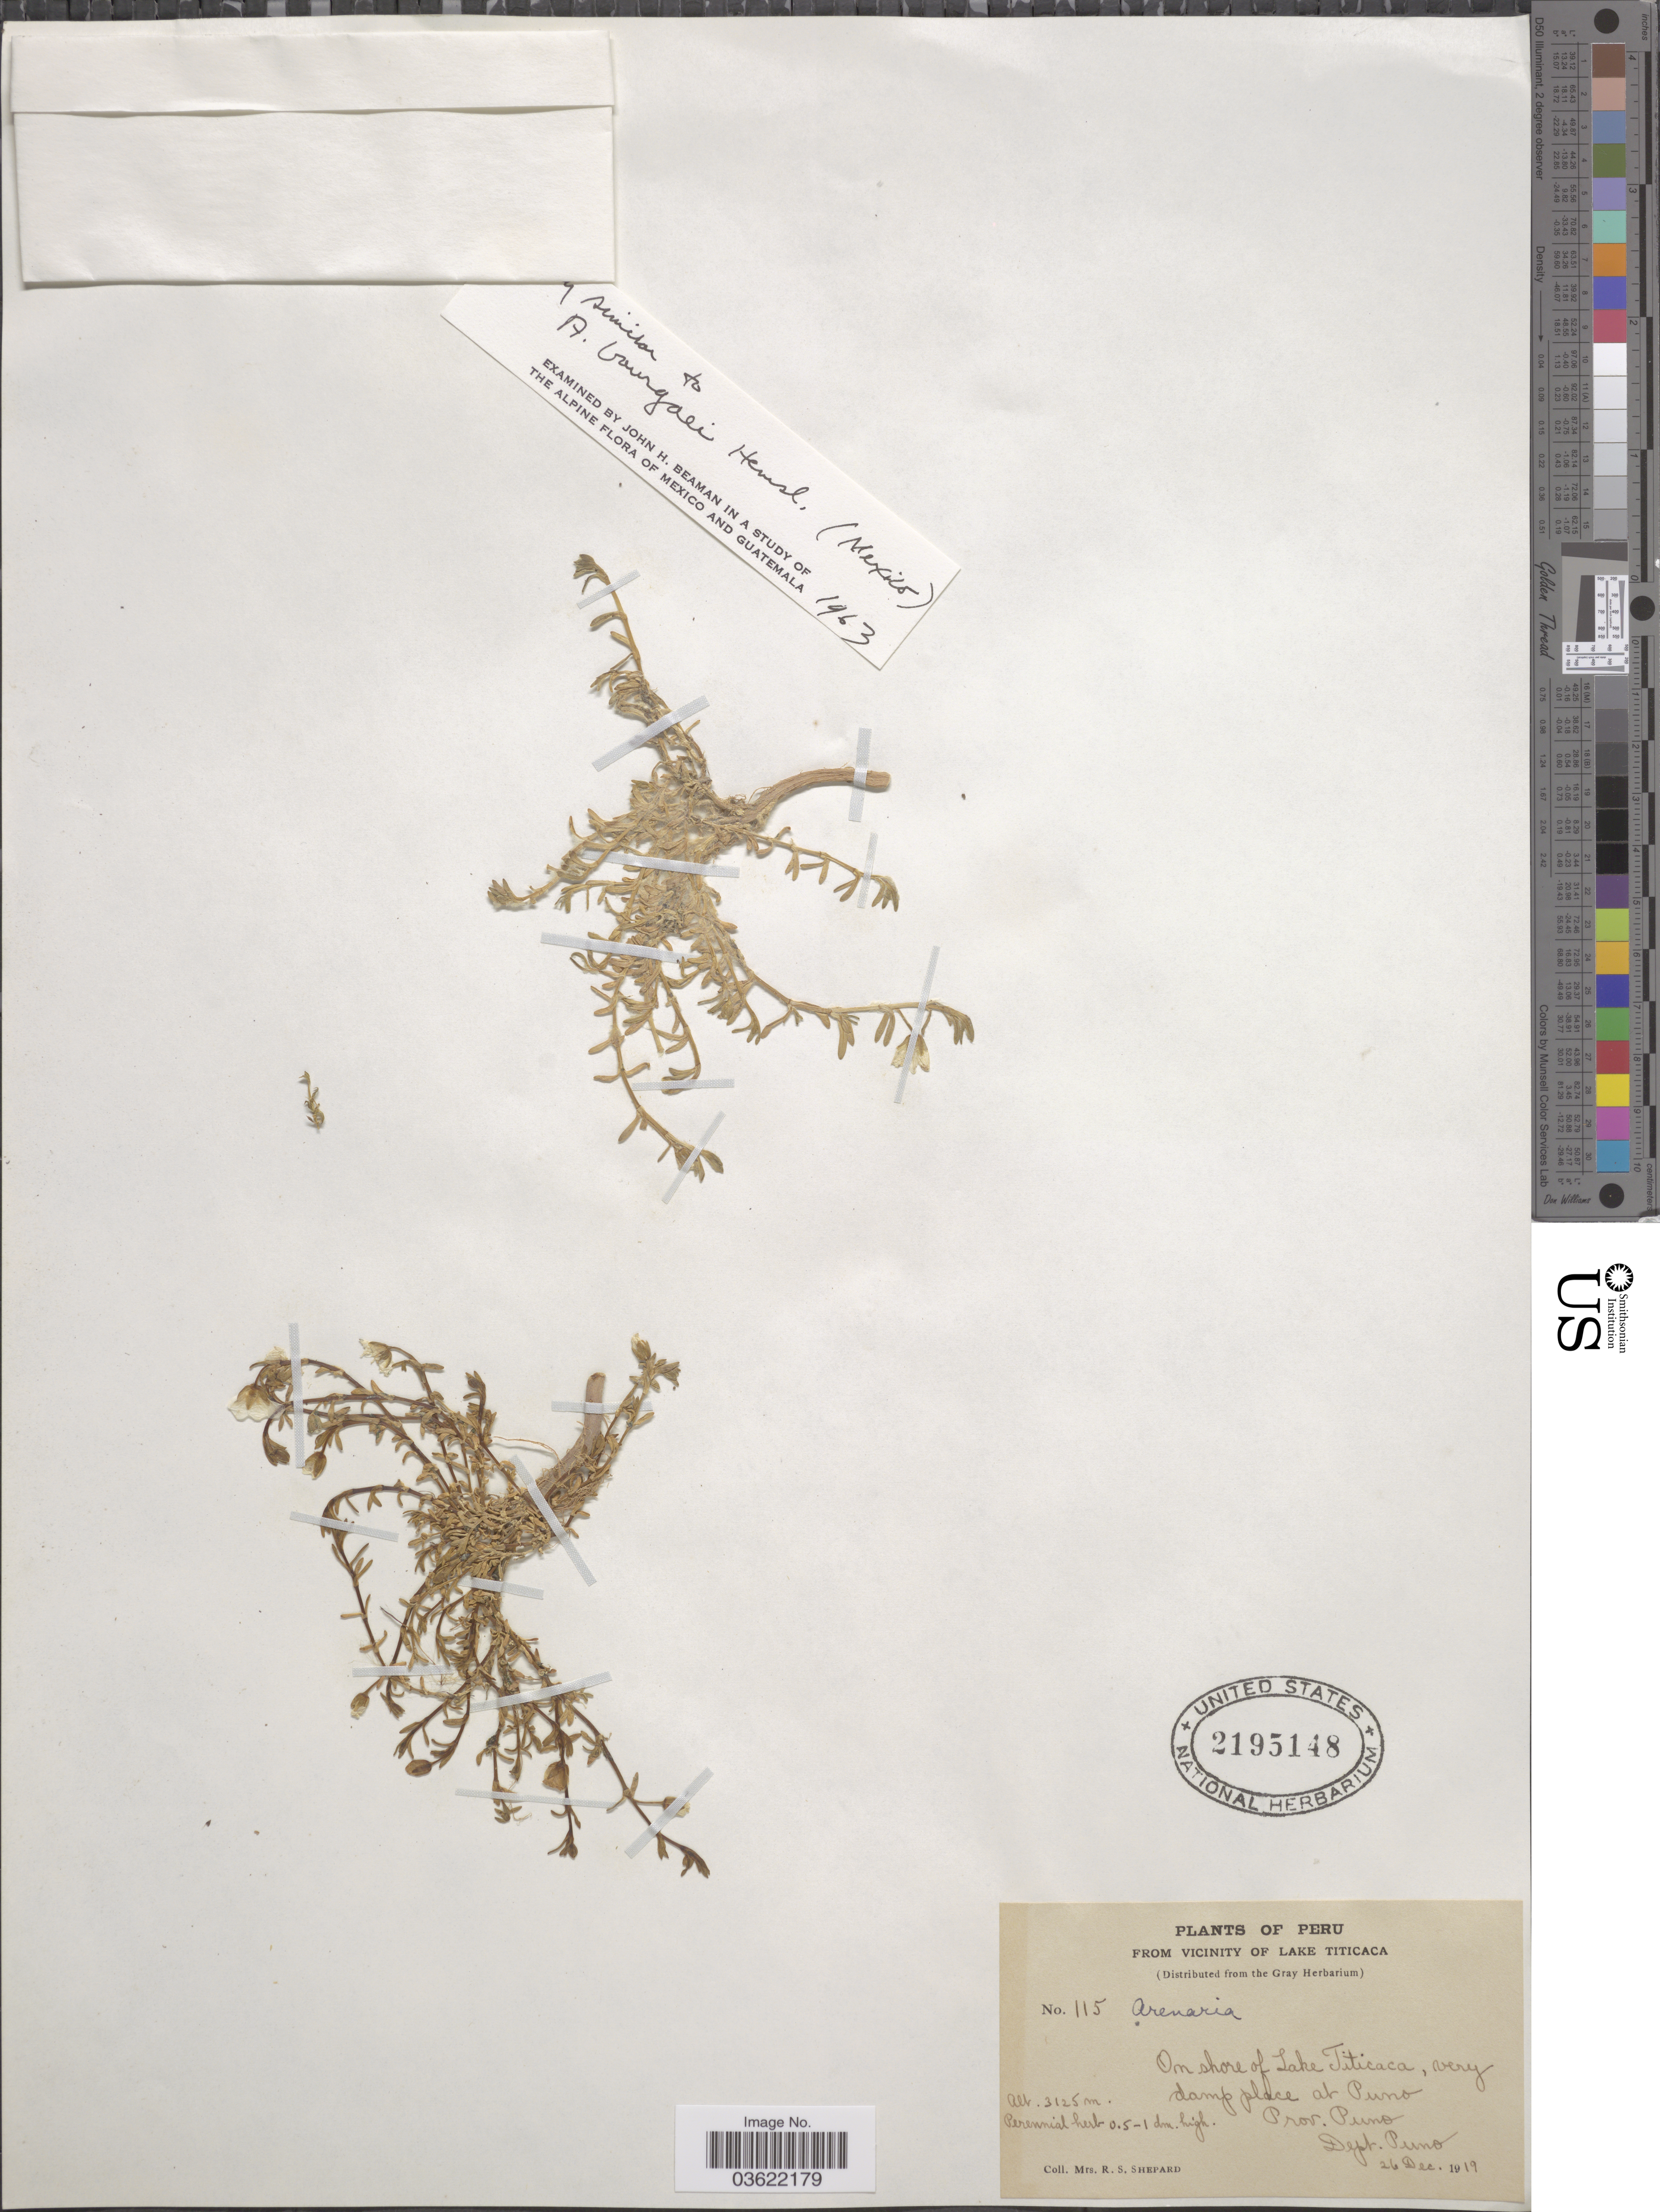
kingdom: Plantae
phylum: Tracheophyta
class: Magnoliopsida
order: Caryophyllales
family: Caryophyllaceae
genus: Arenaria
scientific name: Arenaria sp.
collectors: R. Shepard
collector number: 115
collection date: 1919-12-26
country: Peru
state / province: Puno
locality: Vicinity of Lake Titicaca. On shore of Lake Titicaca, very damp place at Puno. Prov. Puno. Dept. Puno.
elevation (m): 3125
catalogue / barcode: US 2195148